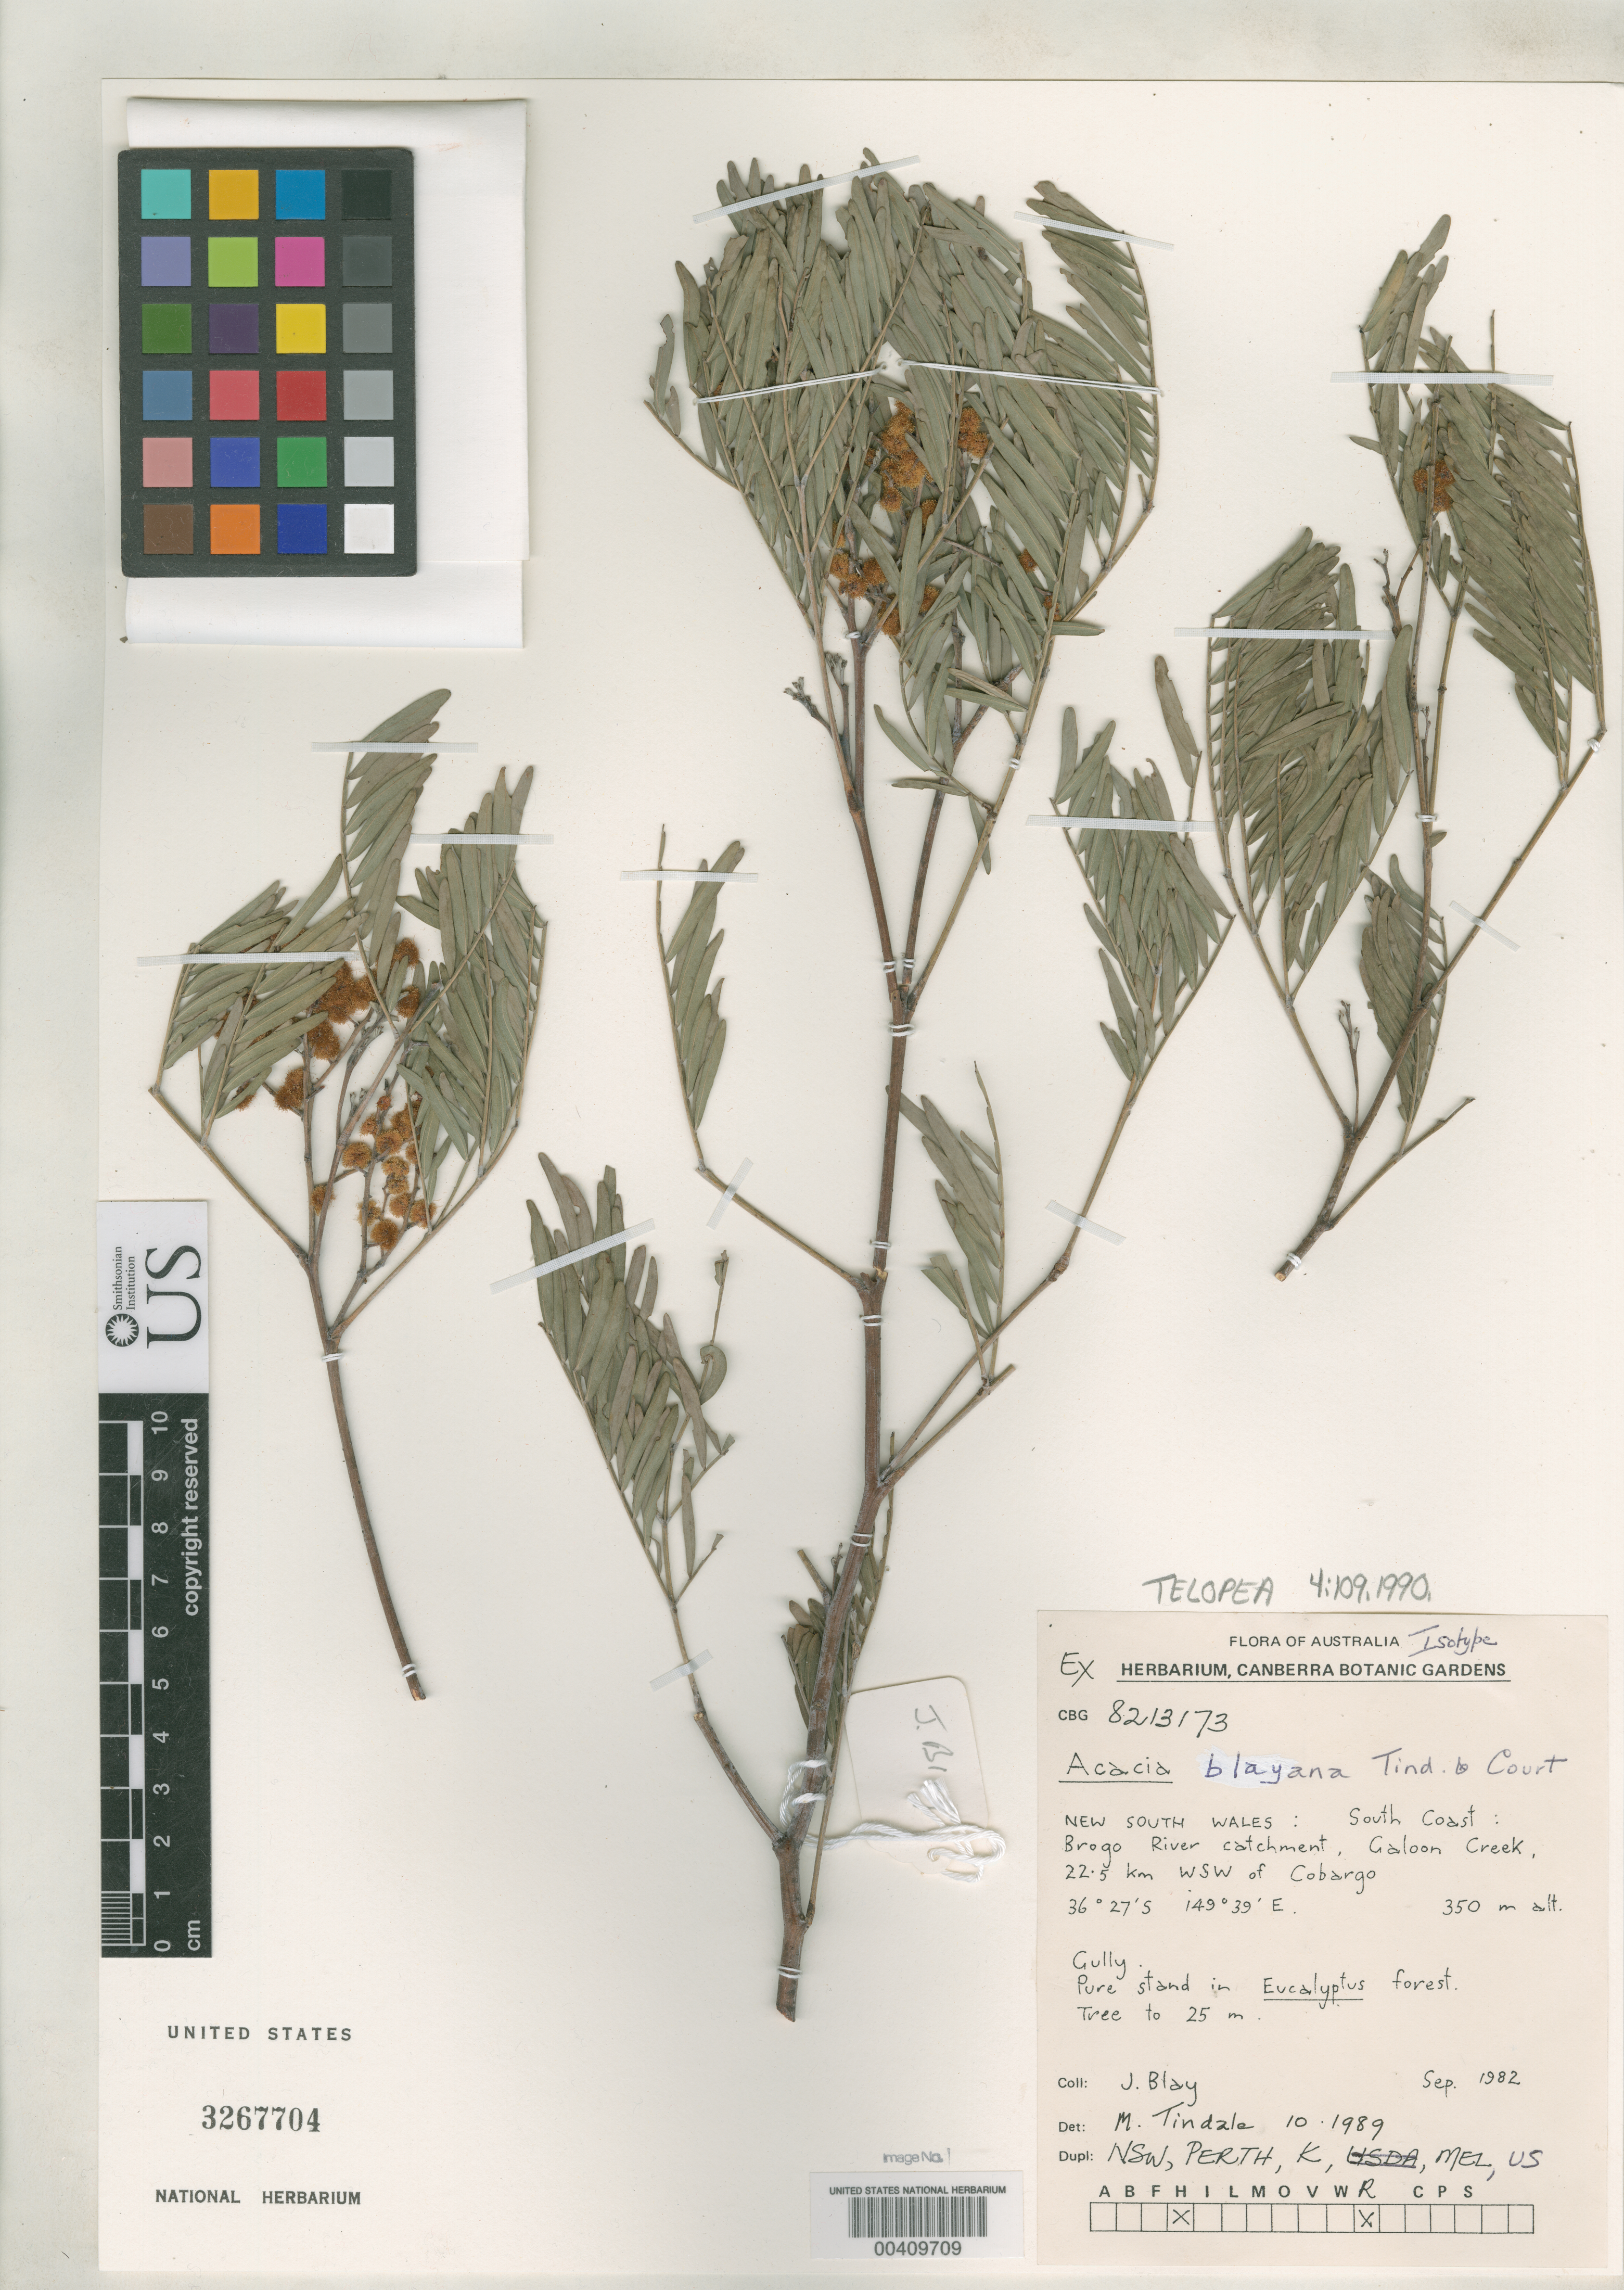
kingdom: Plantae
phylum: Tracheophyta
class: Magnoliopsida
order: Fabales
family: Fabaceae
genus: Acacia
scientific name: Acacia blayana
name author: Tindale & Court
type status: Isotype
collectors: J. Blay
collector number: CBG 8213173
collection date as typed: Sep 1982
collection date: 1982-09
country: Australia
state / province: New South Wales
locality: South coast, Brogo River catchment, Galoon Creek, 22.5 km WSW of Cobargo.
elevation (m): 350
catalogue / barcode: US 3267704